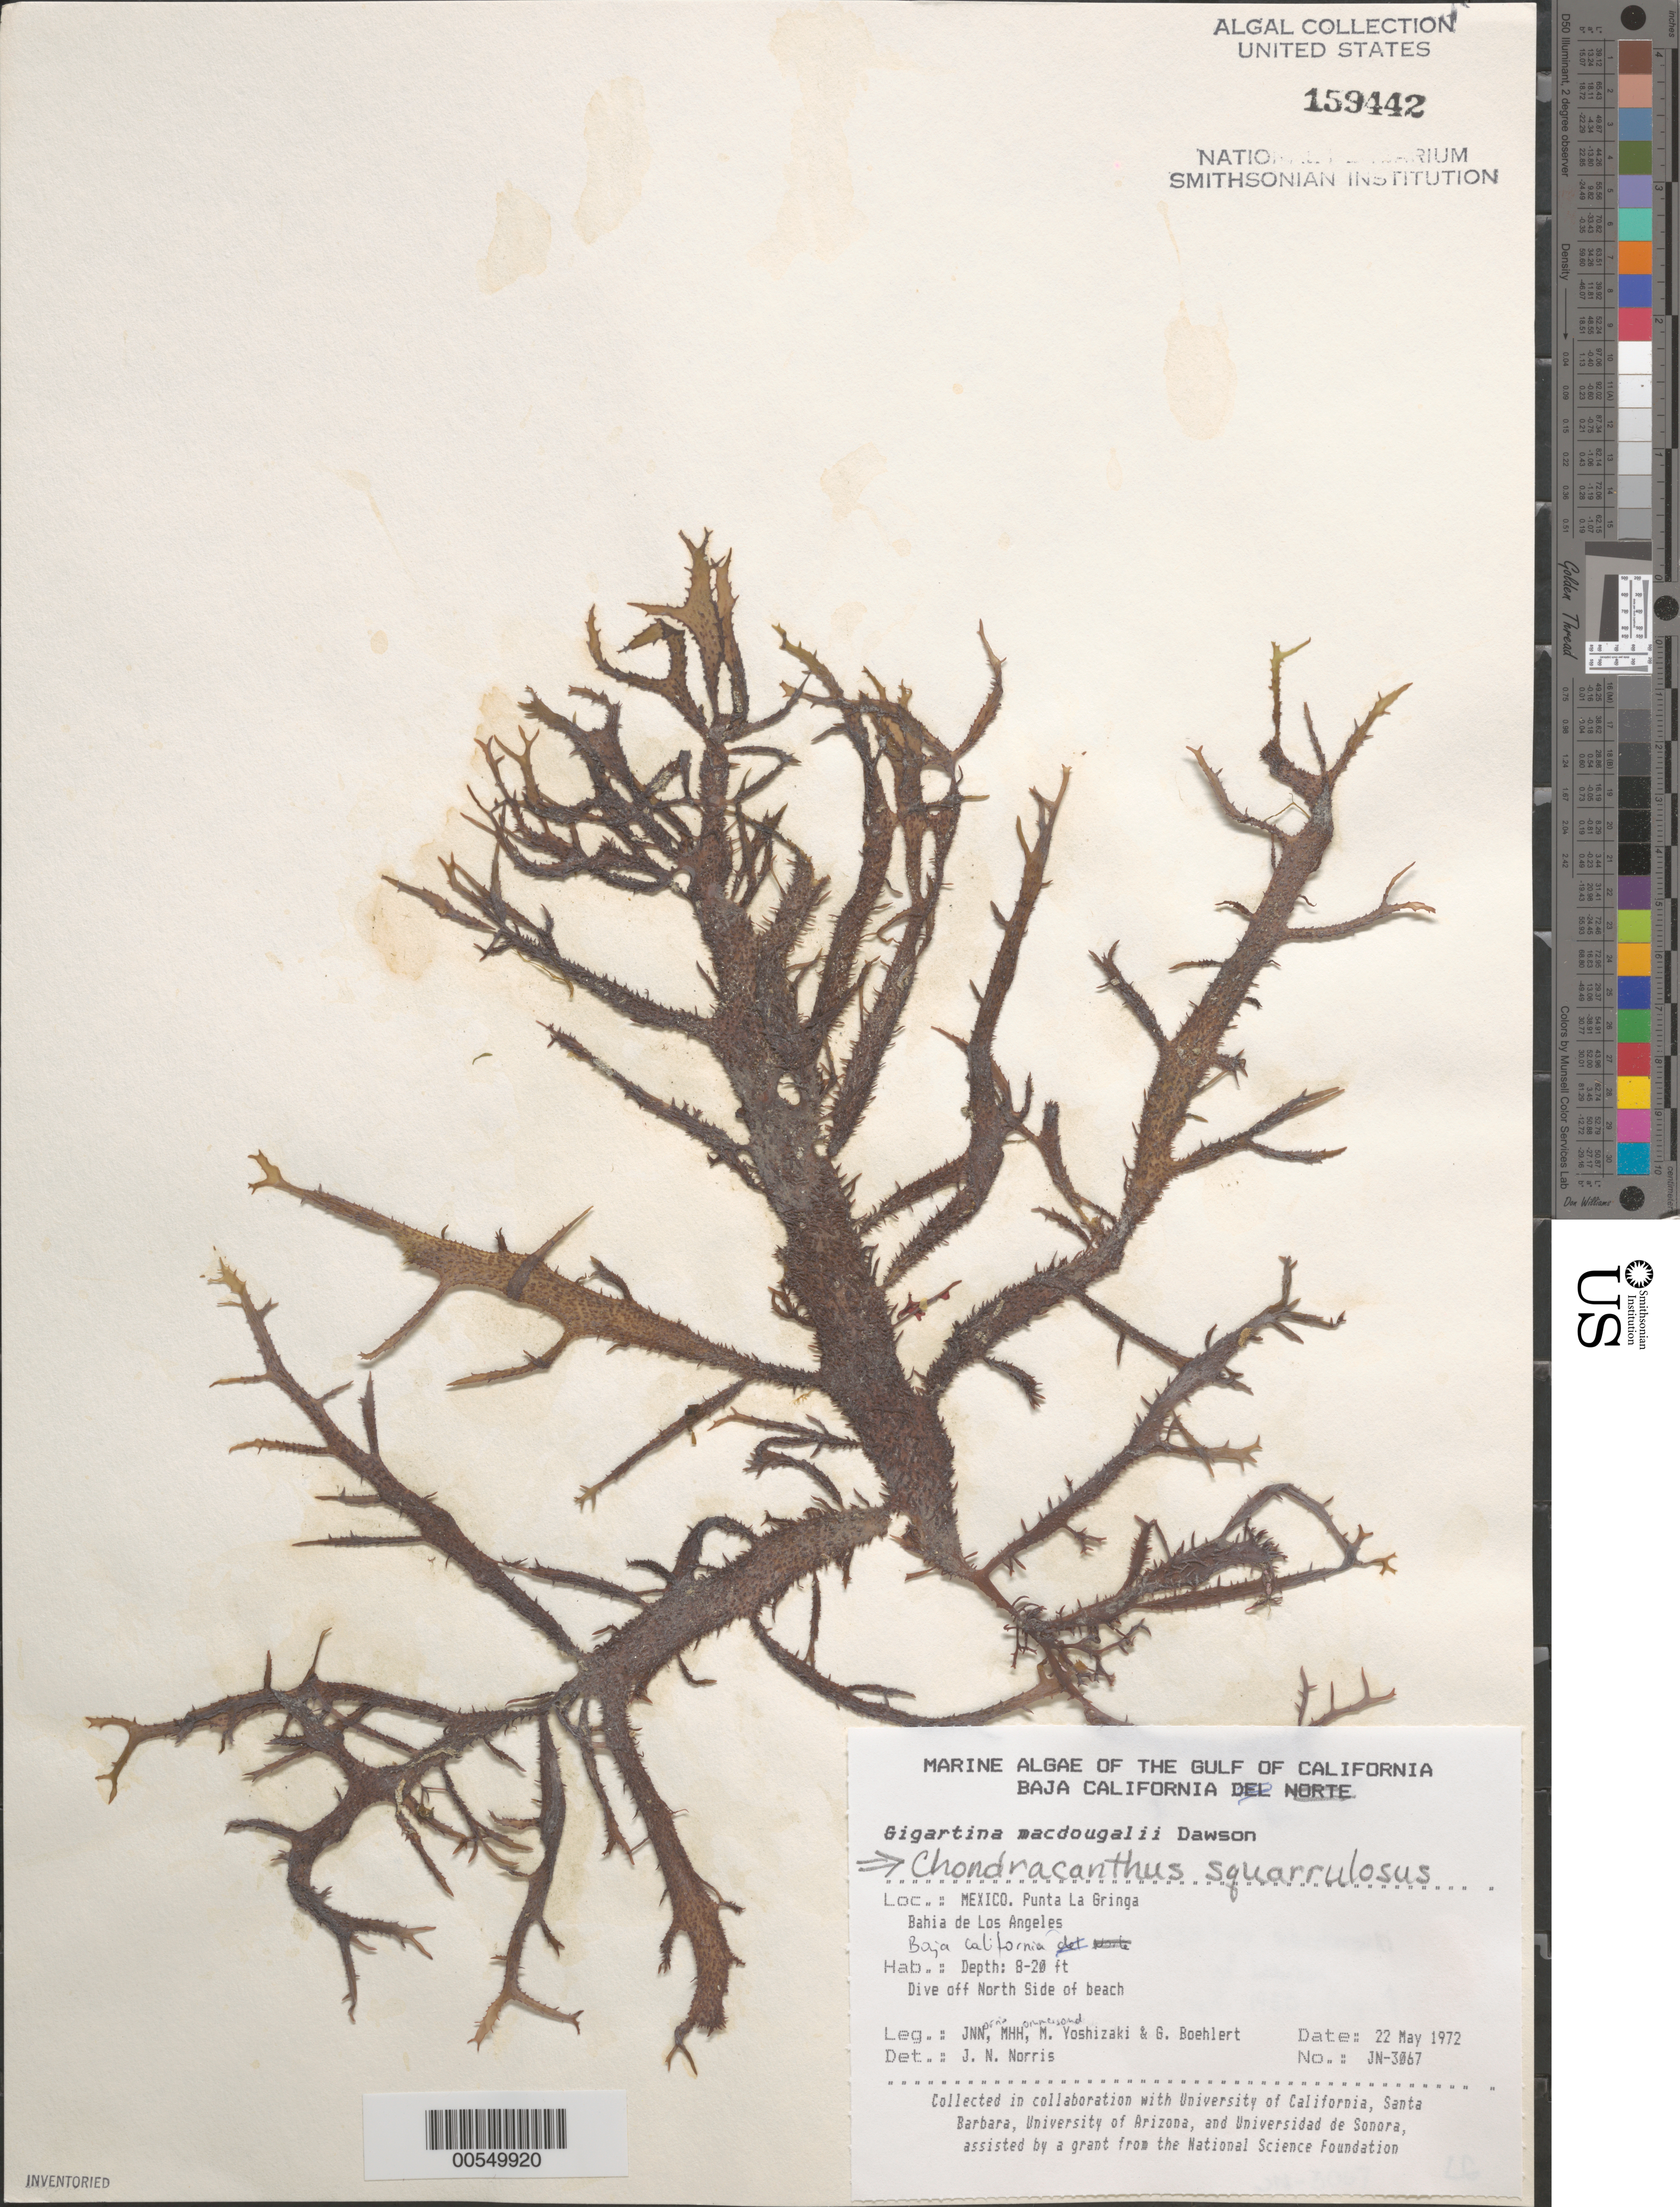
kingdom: Plantae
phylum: Rhodophyta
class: Florideophyceae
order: Gigartinales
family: Gigartinaceae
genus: Chondracanthus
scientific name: Chondracanthus squarrulosus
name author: (Setch. & N.L. Gardner) J.R. Hughey et al.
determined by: Norris, James N.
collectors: J. N. Norris, M. H. Hommersand, M. Yoshizaki & G. Boehlert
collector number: JN-3067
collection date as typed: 22 May 1972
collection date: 1972-05-22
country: Mexico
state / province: Baja California Norte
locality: Punta La Gringa, Bahia de los Angeles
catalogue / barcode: US 159442